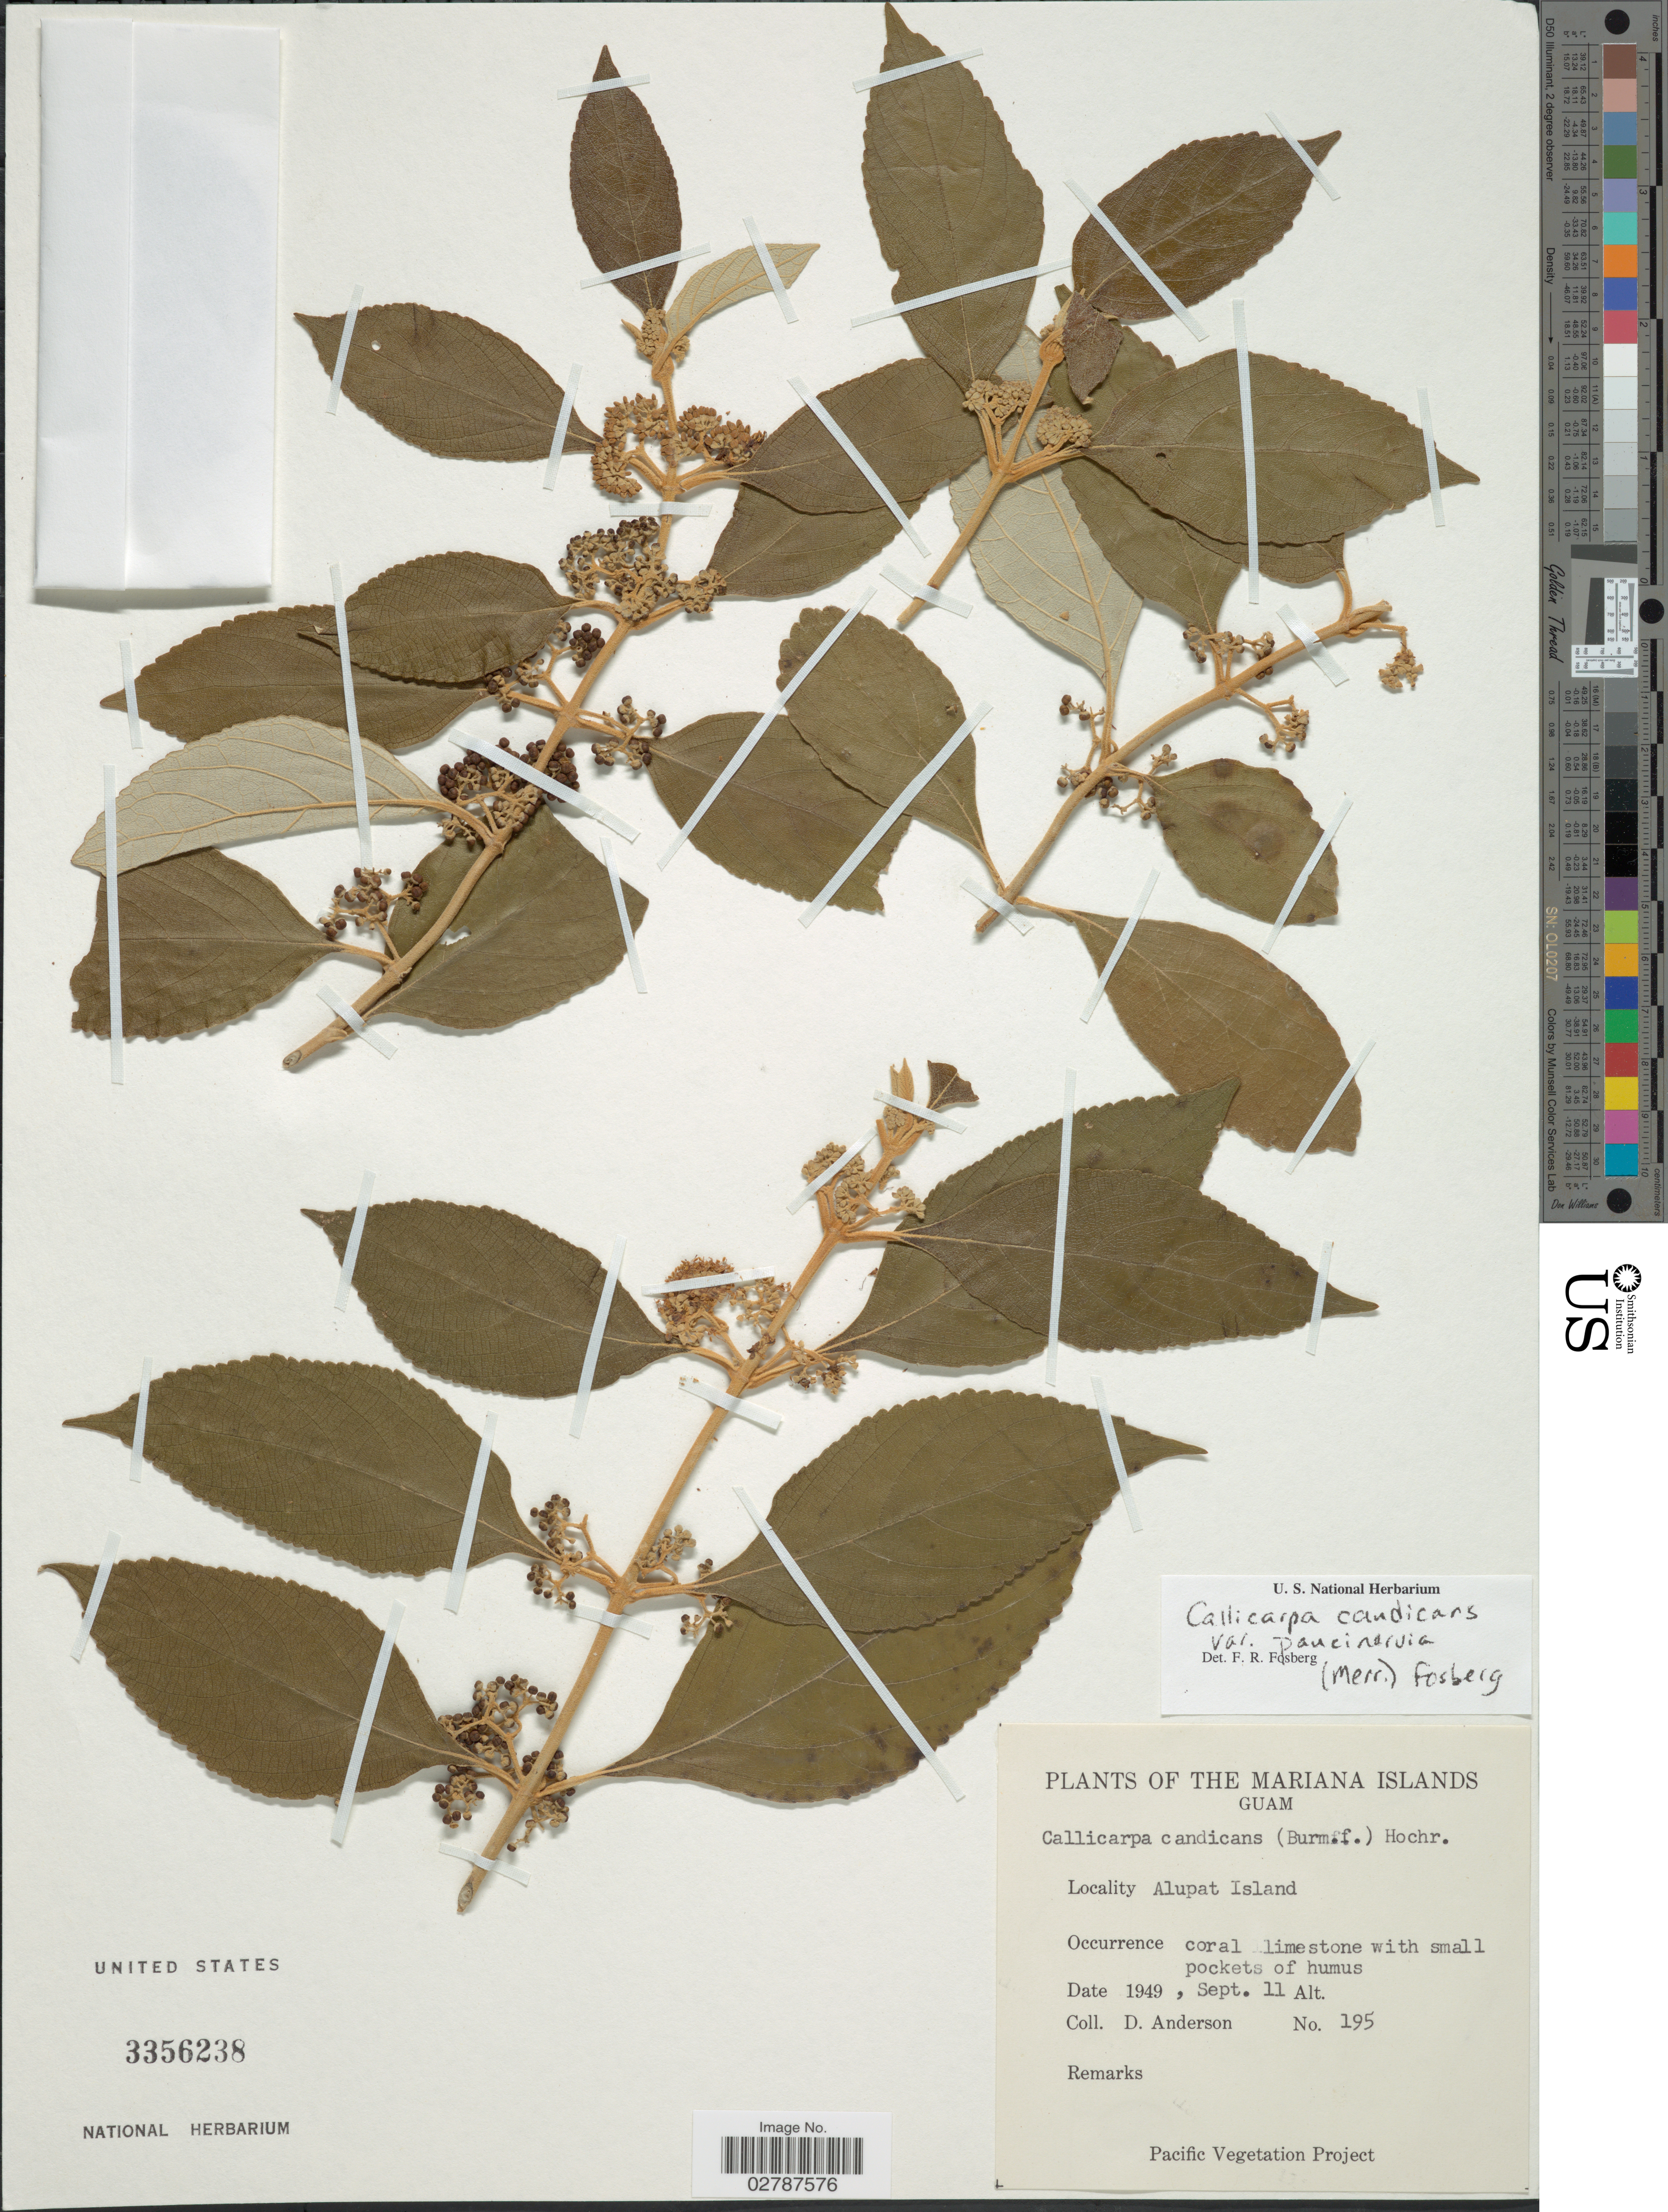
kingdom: Plantae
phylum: Tracheophyta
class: Magnoliopsida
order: Lamiales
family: Lamiaceae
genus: Callicarpa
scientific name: Callicarpa candicans var. paucinervia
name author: (Merr.) Fosberg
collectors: D. Anderson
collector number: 195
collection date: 1949-09-11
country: Guam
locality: The Mariana Islands. Alupat Island.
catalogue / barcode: US 3356238